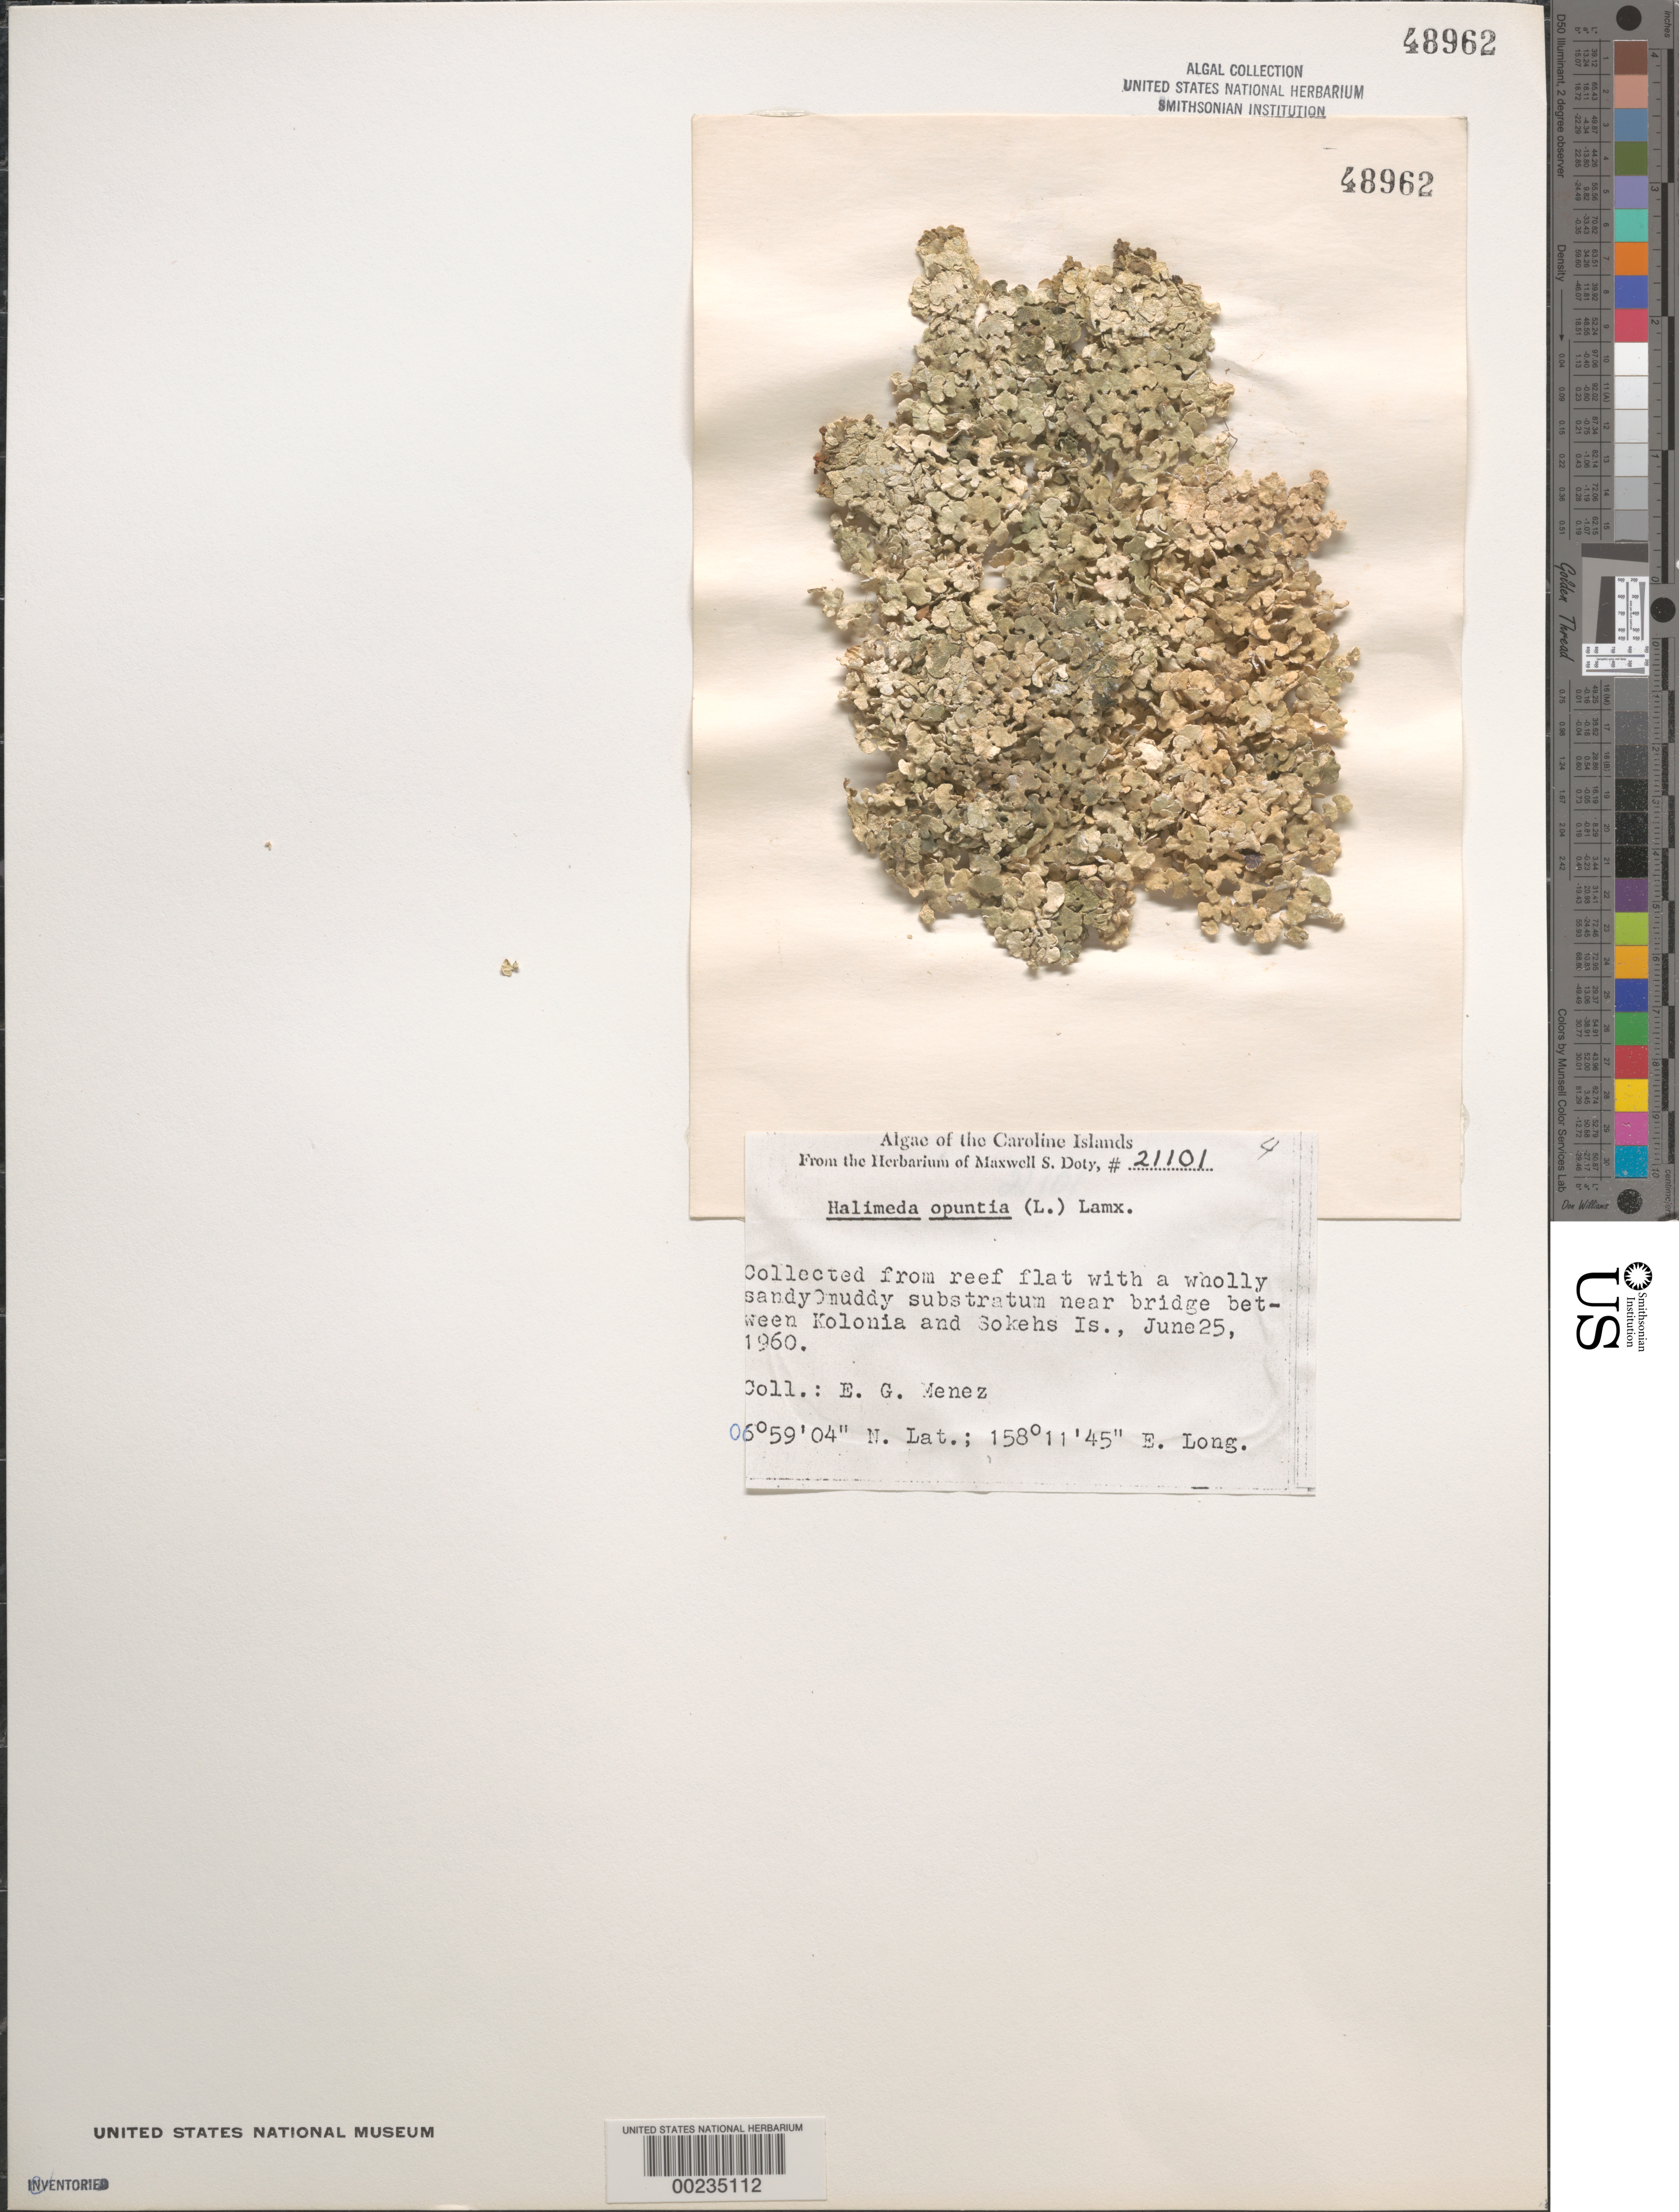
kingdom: Plantae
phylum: Chlorophyta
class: Ulvophyceae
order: Bryopsidales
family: Halimedaceae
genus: Halimeda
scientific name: Halimeda opuntia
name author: (L.) J.V.Lamouroux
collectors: Meñez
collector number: MSD 21101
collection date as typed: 25 Jun 1960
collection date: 1960-06-25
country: Micronesia, Federated States of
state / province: Pohnpei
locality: Between Kolonia Islet and Sorol Islet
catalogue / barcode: US 48962